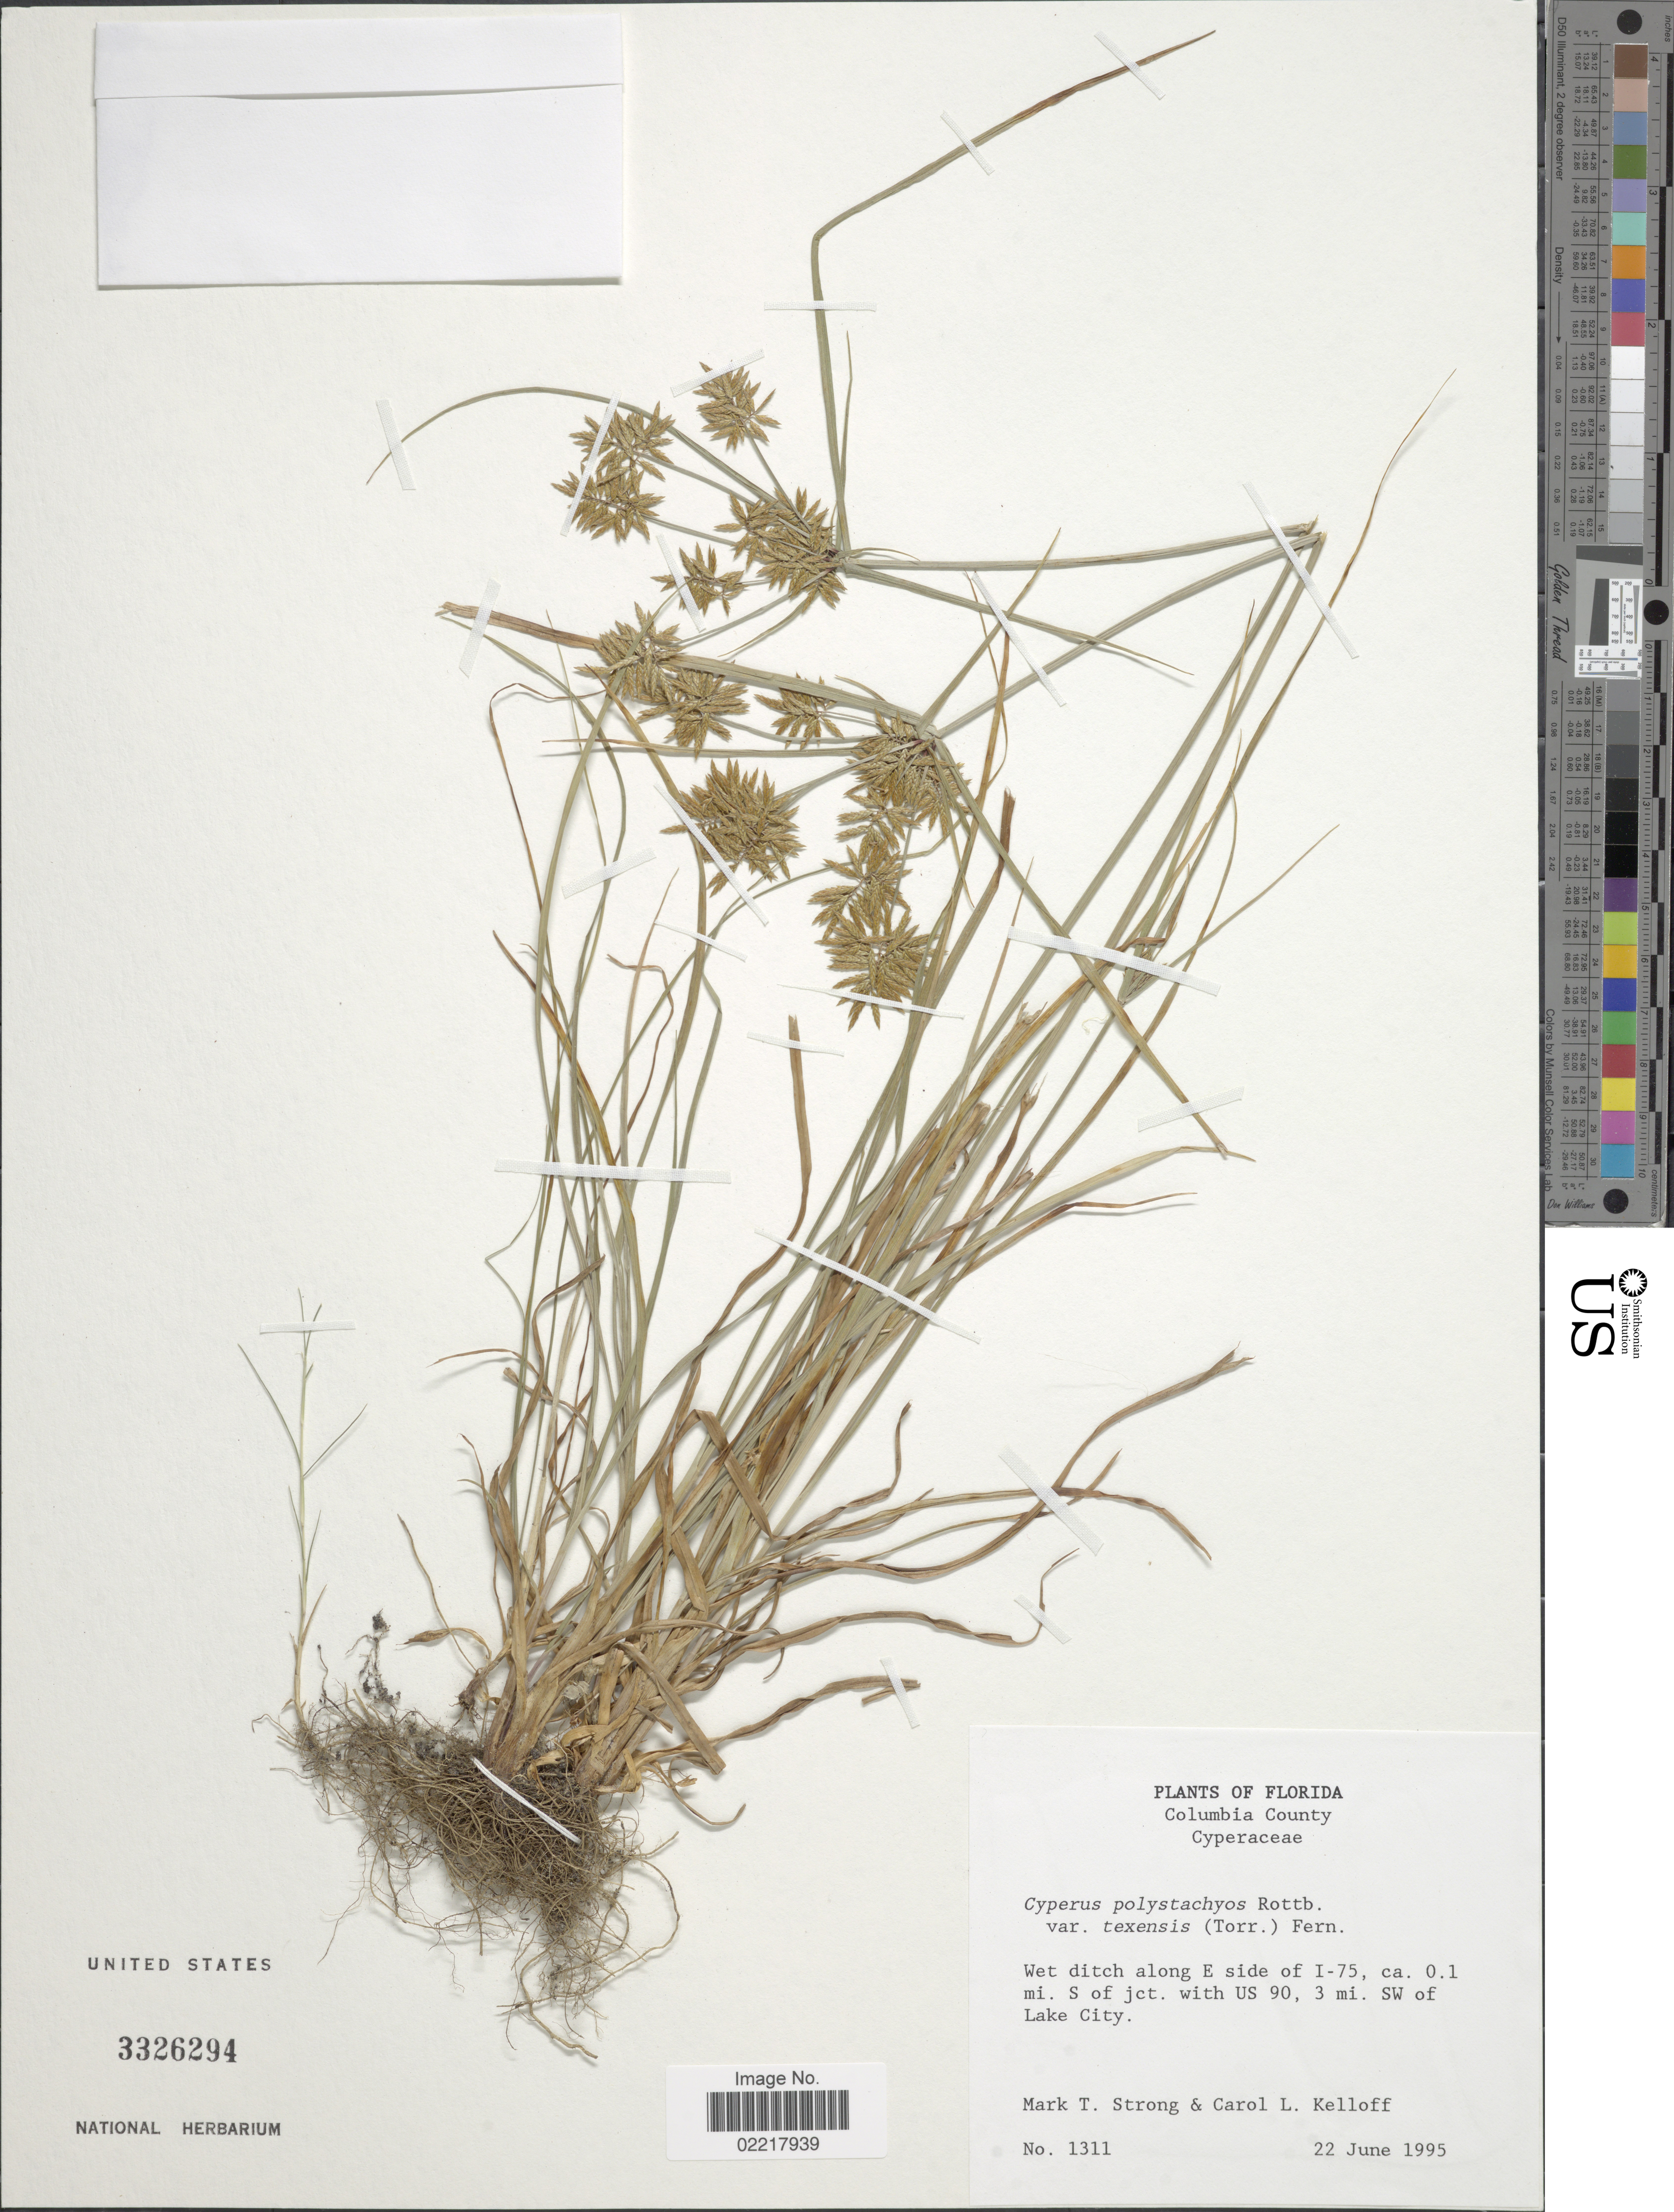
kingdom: Plantae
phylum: Tracheophyta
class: Liliopsida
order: Poales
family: Cyperaceae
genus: Cyperus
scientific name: Cyperus polystachyos var. texensis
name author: (Torr.) Fernald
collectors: M. T. Strong & C. L. Kelloff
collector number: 1311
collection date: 1995-06-22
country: United States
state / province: Florida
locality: Columbia County, Wet ditch along E side of I-75, ca 0.1 mi S of jct with US 90, 3 mi SW of Lake City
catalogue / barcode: US 3326294